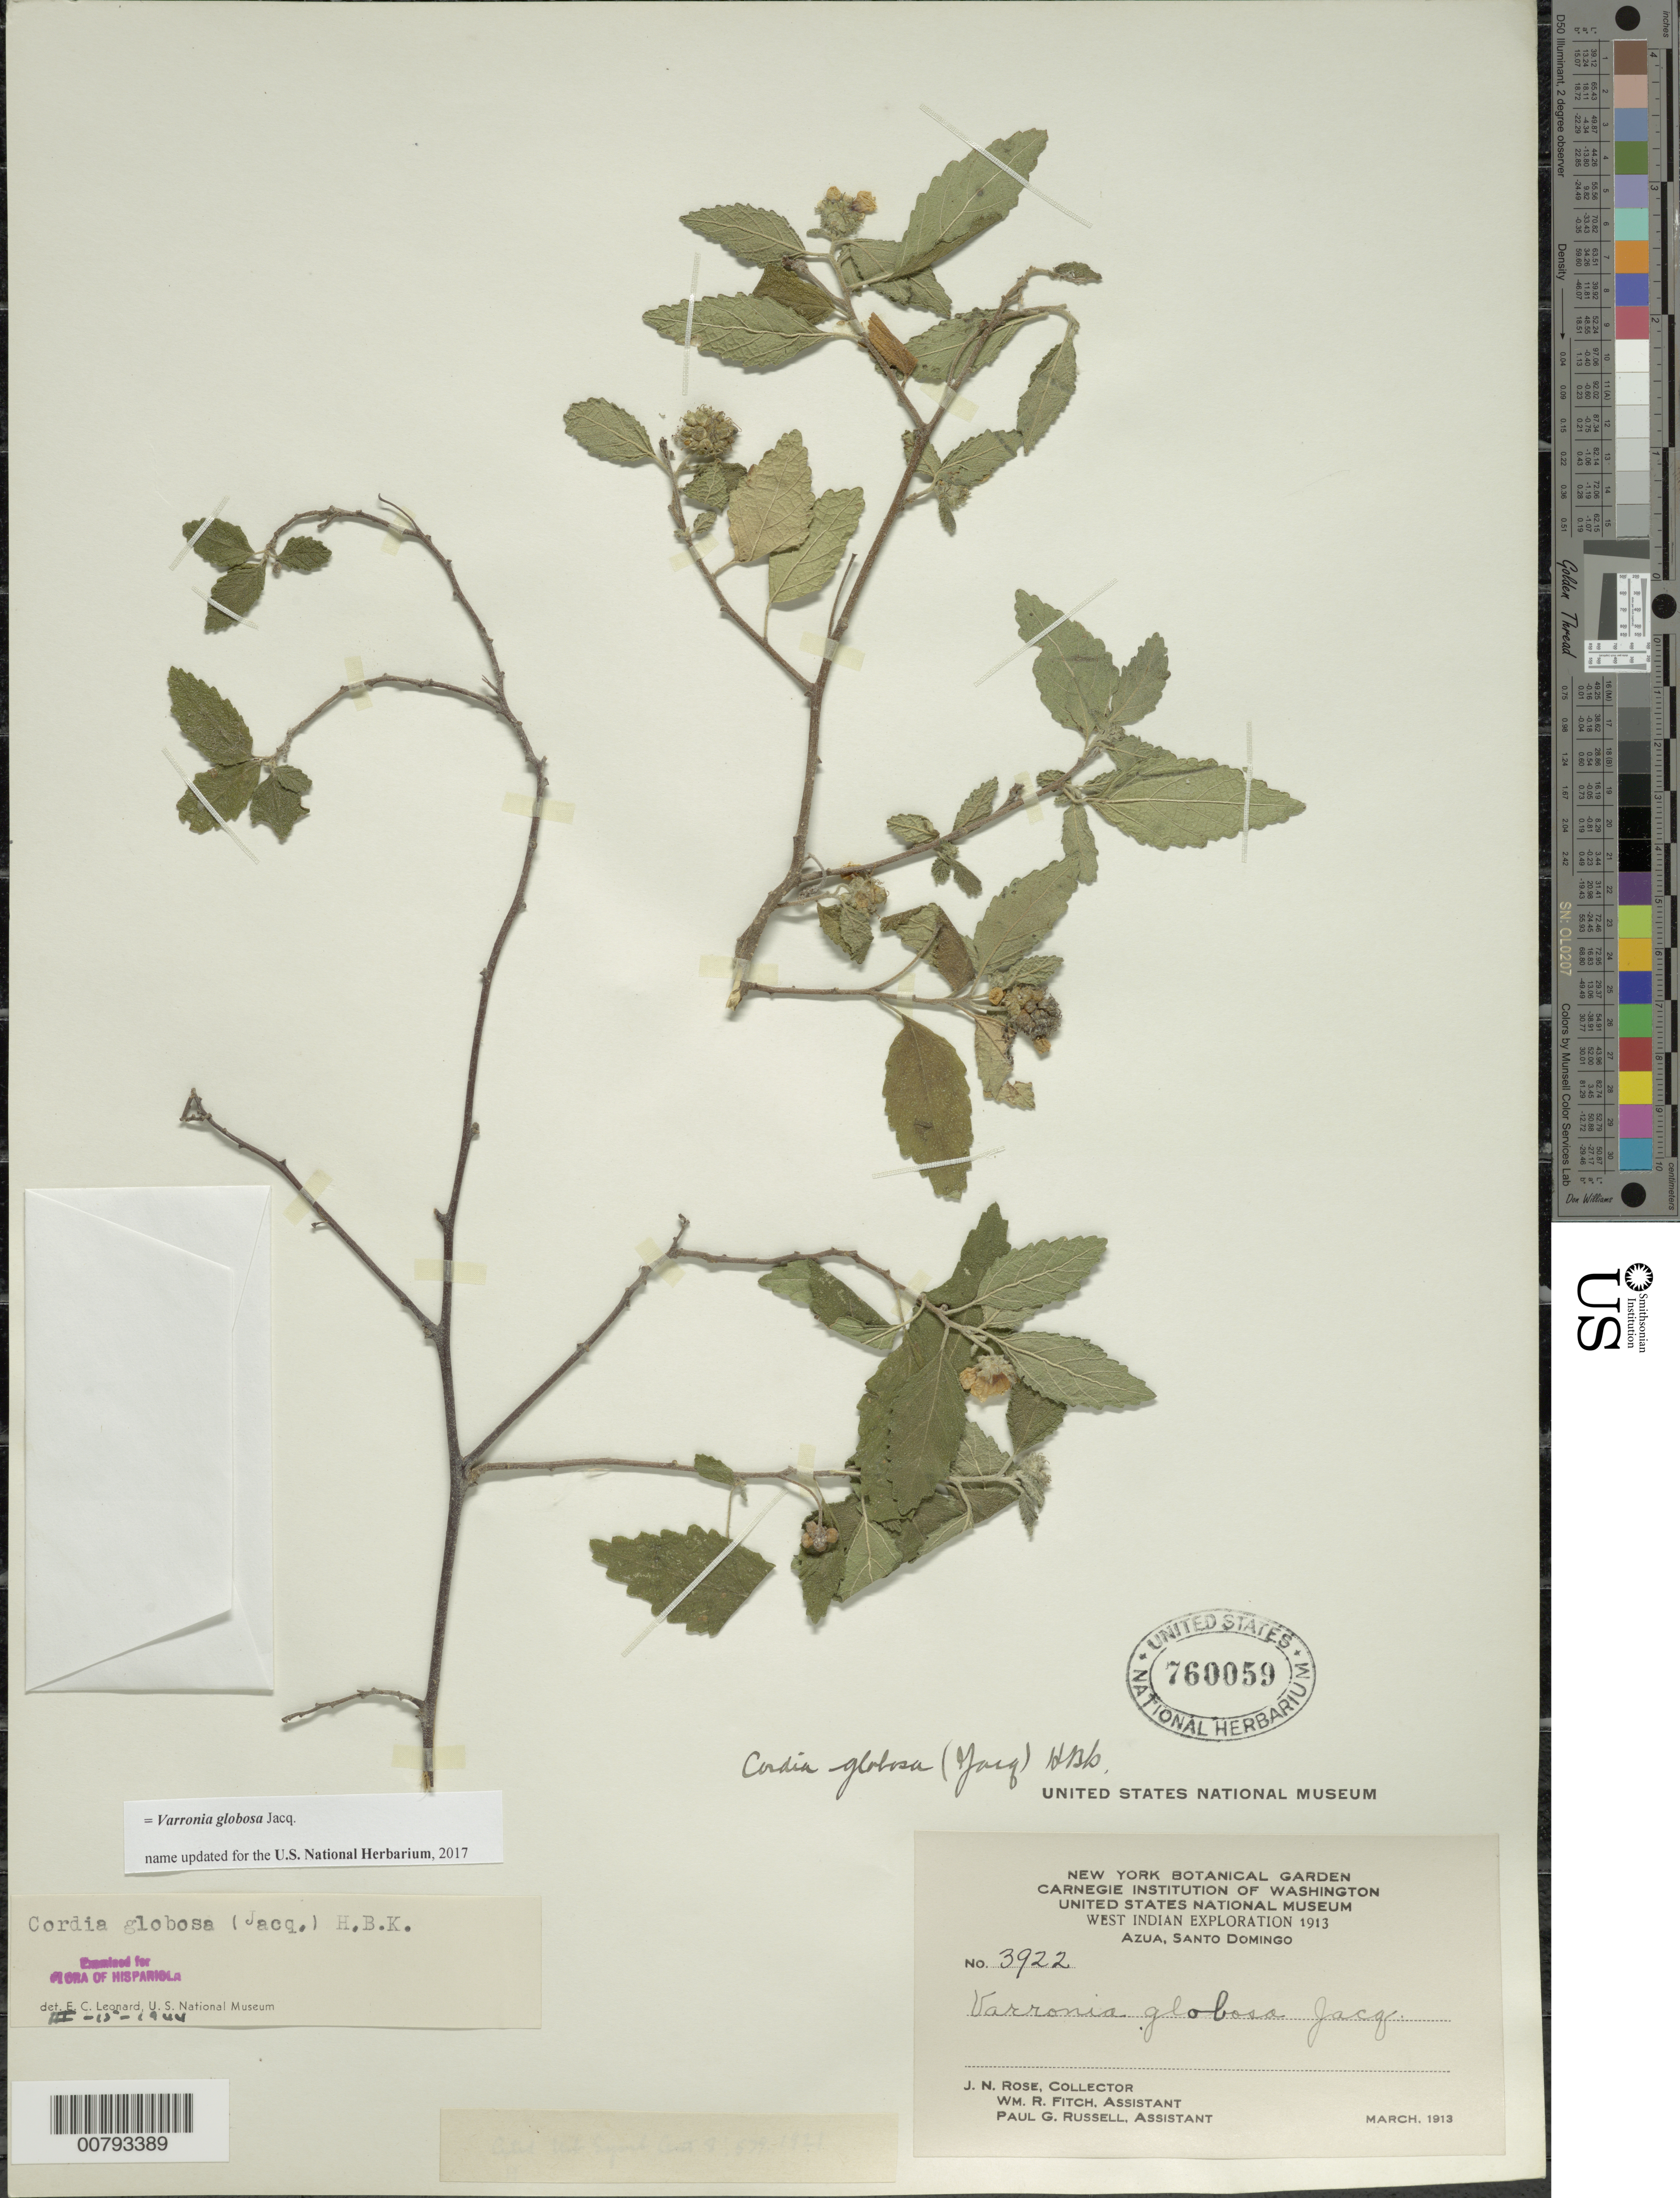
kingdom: Plantae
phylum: Tracheophyta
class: Magnoliopsida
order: Boraginales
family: Cordiaceae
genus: Cordia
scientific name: Cordia globosa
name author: (Jacq.) Kunth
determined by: Leonard, Emery C., (US)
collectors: J. N. Rose, W. R. Fitch & P. G. Russell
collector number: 3922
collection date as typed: Mar 1913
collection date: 1913-03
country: Dominican Republic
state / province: Azua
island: Hispaniola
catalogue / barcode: US 760059